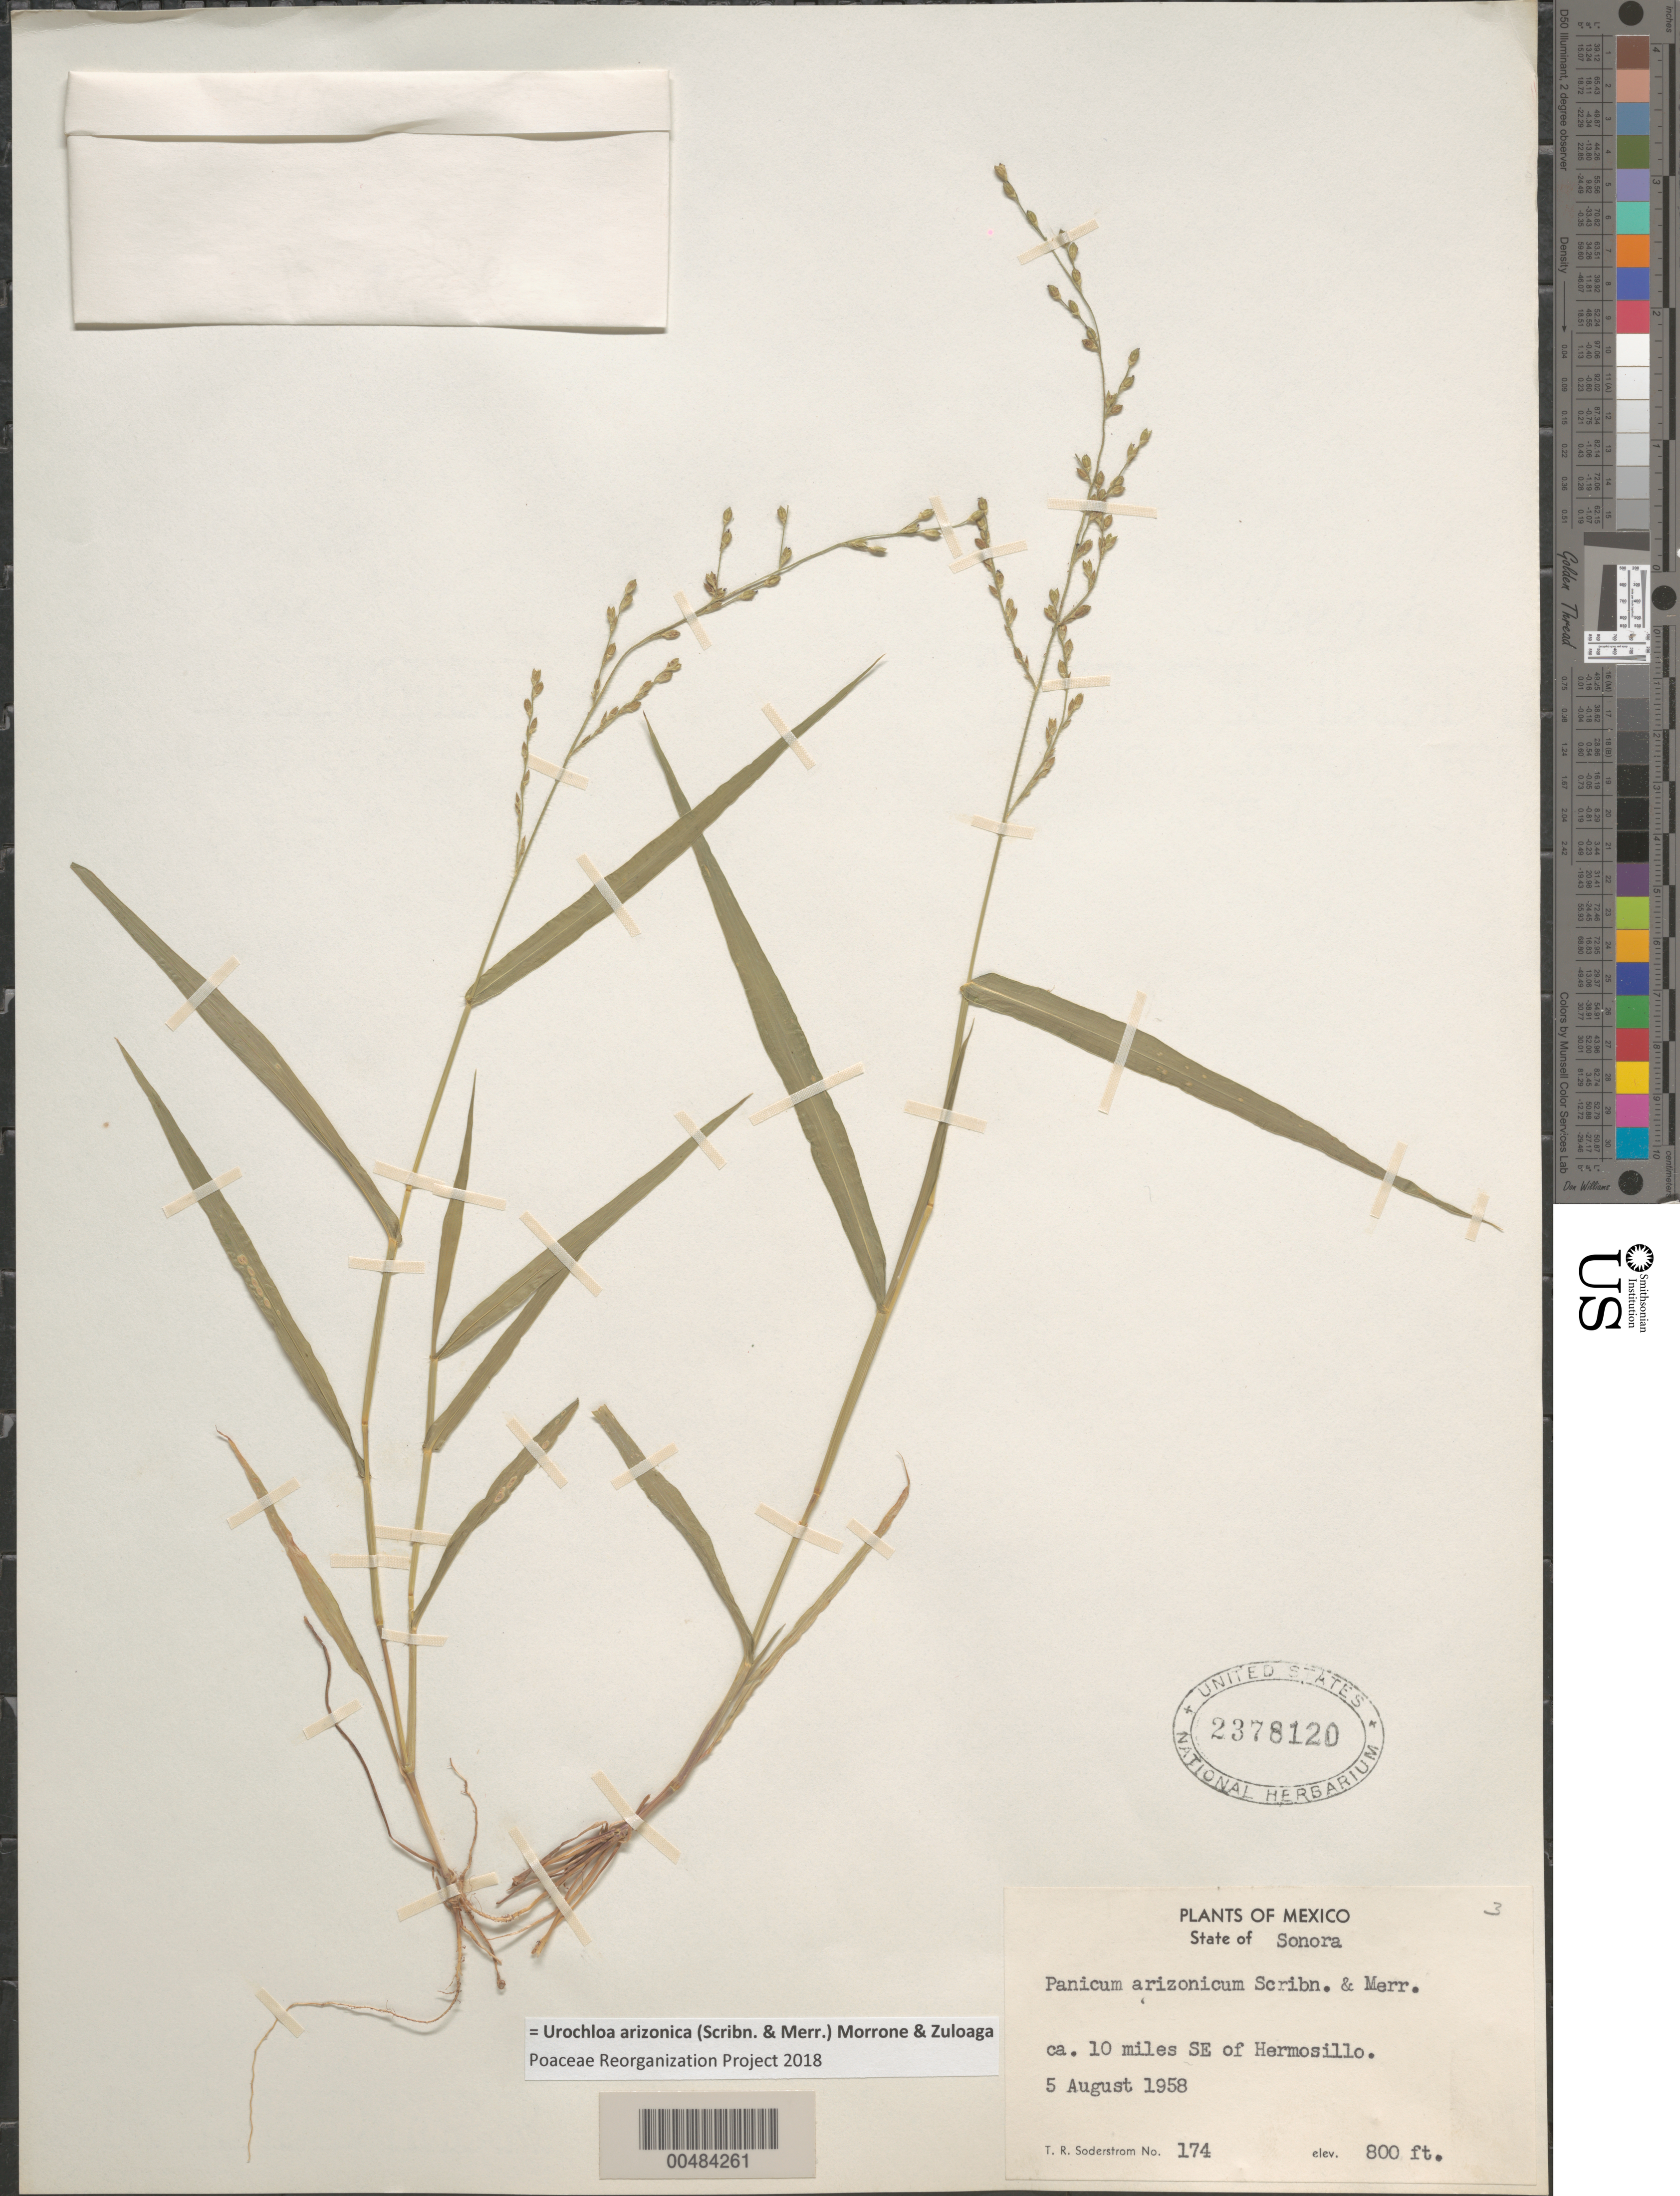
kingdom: Plantae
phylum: Tracheophyta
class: Liliopsida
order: Poales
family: Poaceae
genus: Brachiaria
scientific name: Brachiaria arizonicum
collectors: T. R. Soderstrom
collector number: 174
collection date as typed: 5 Aug 1958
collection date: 1958-08-05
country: Mexico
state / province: Sonora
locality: About 10 mi SE of Hermosillo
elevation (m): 244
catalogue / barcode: US 2378120